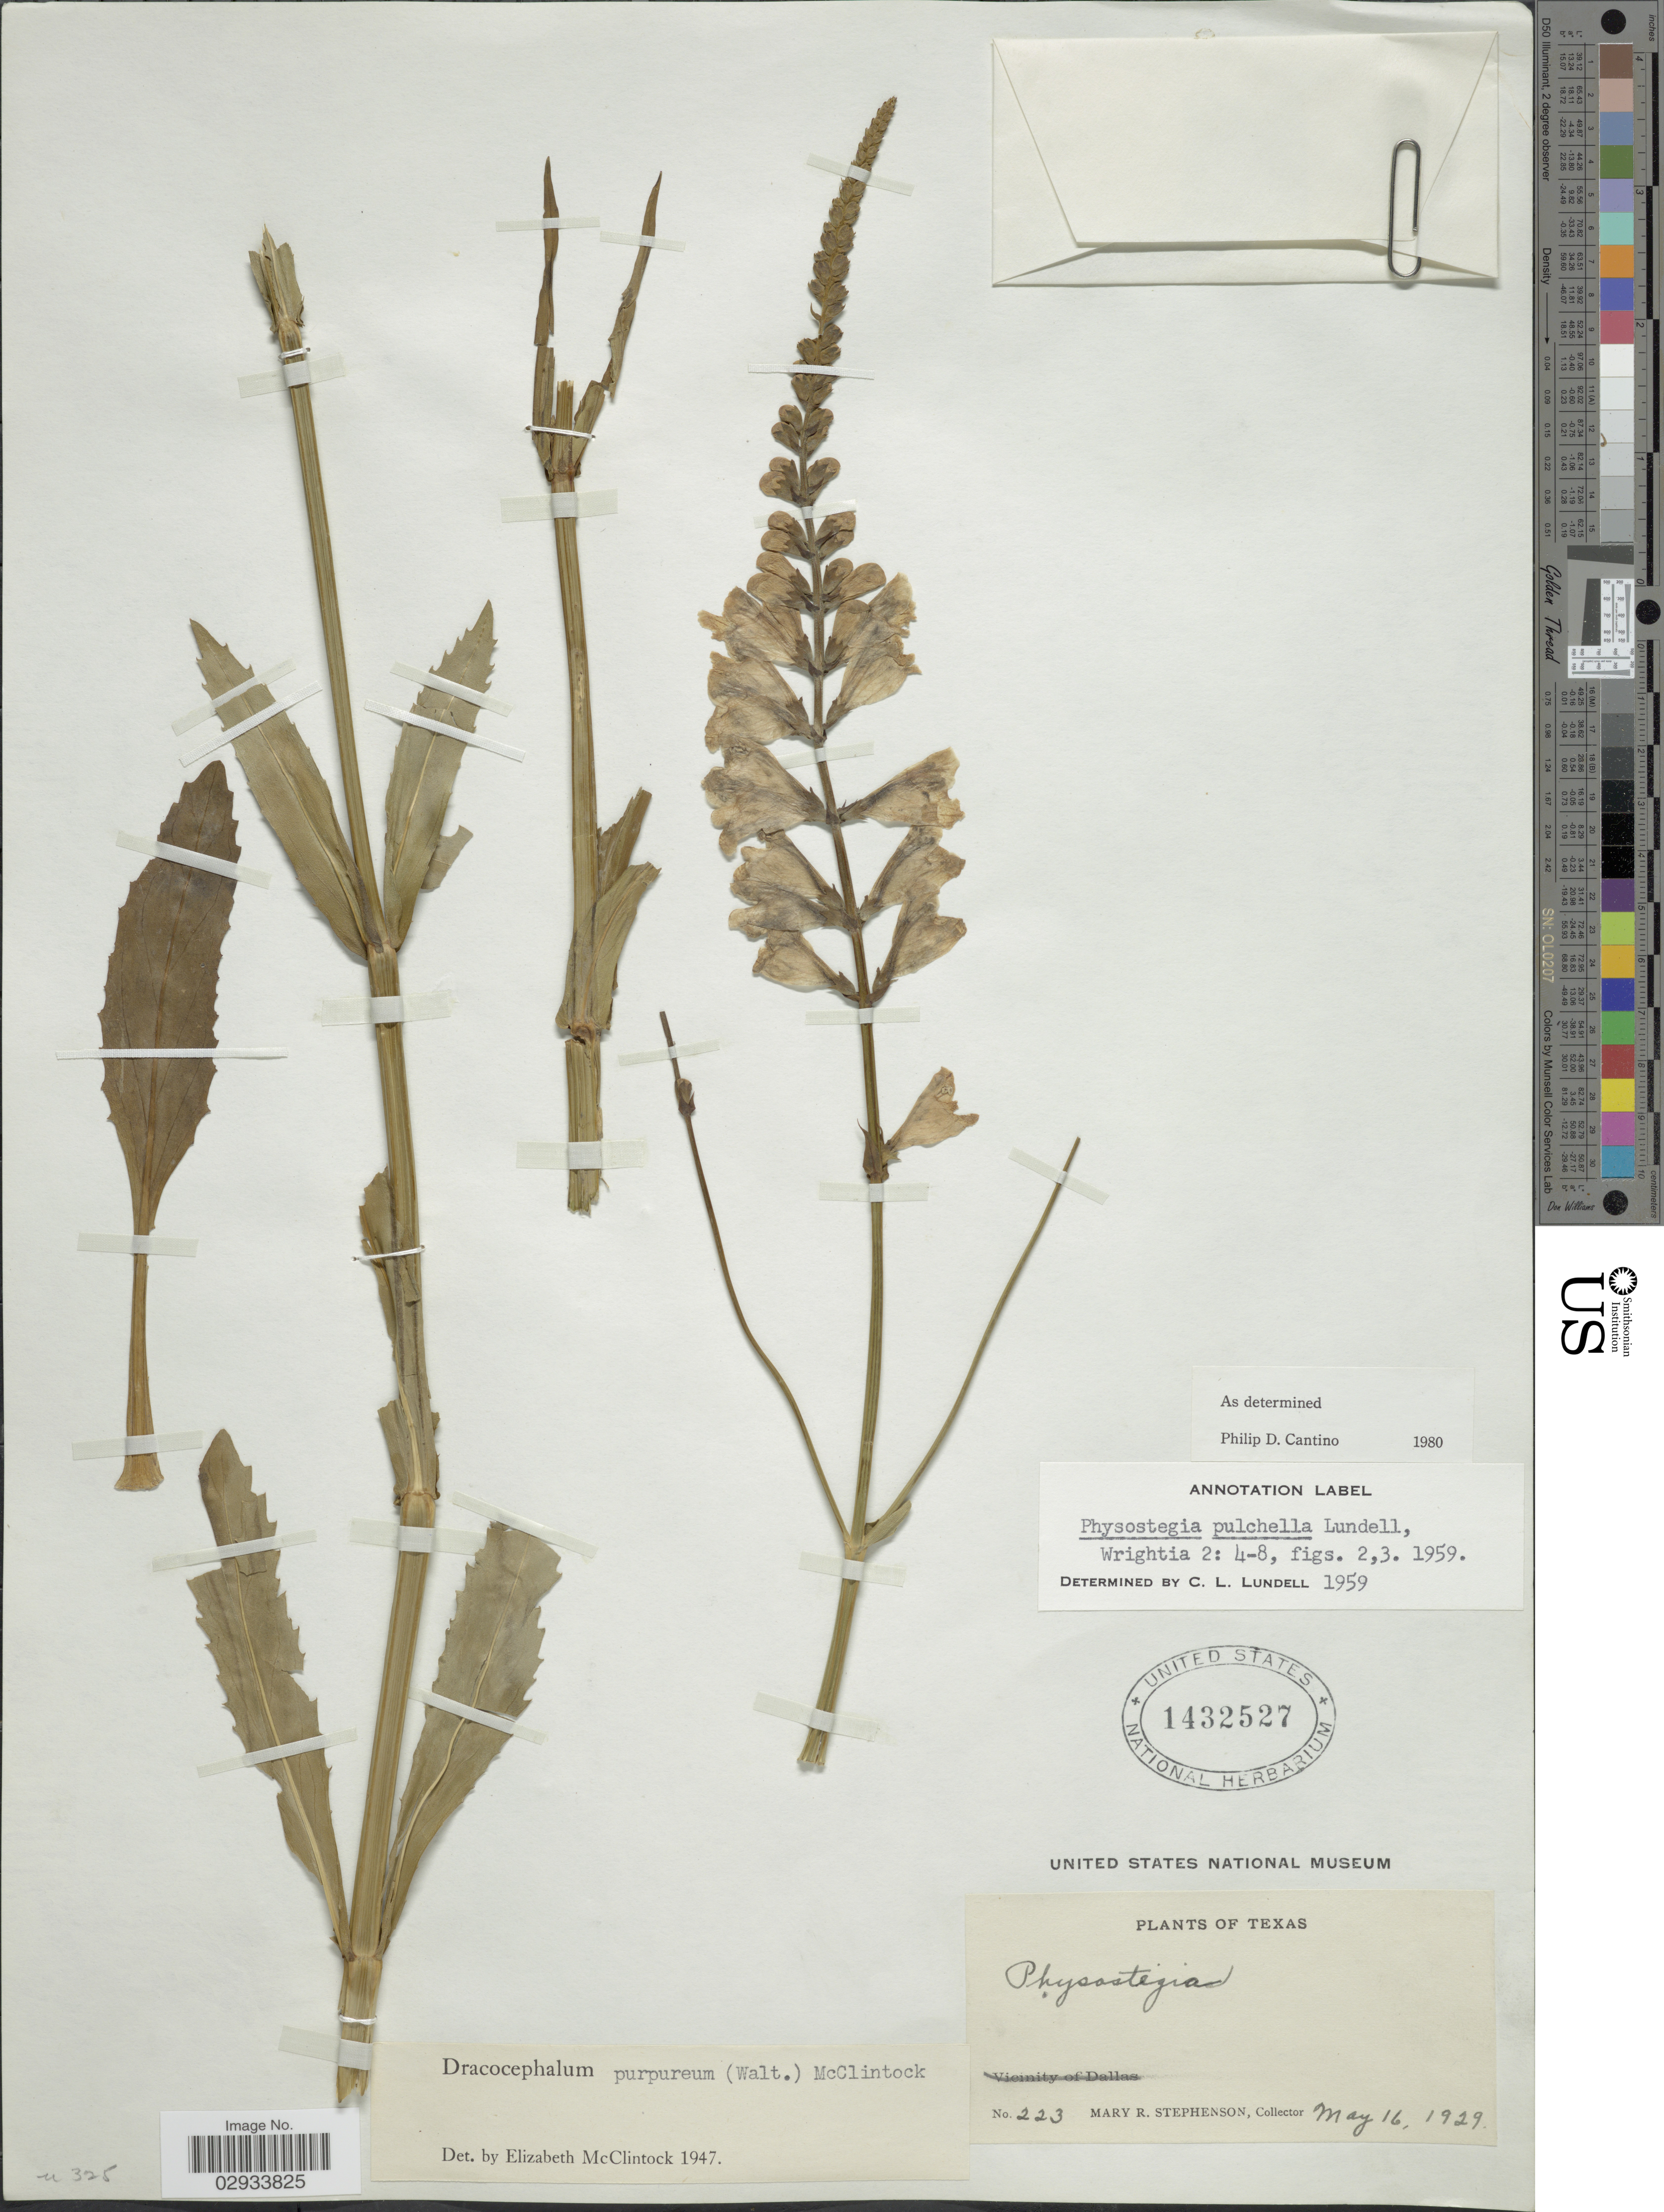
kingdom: Plantae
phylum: Tracheophyta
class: Magnoliopsida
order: Lamiales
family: Lamiaceae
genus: Physostegia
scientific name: Physostegia pulchella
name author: Lundell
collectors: M. Stephenson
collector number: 223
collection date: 1929-05-16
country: United States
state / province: Texas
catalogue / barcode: US 1432527